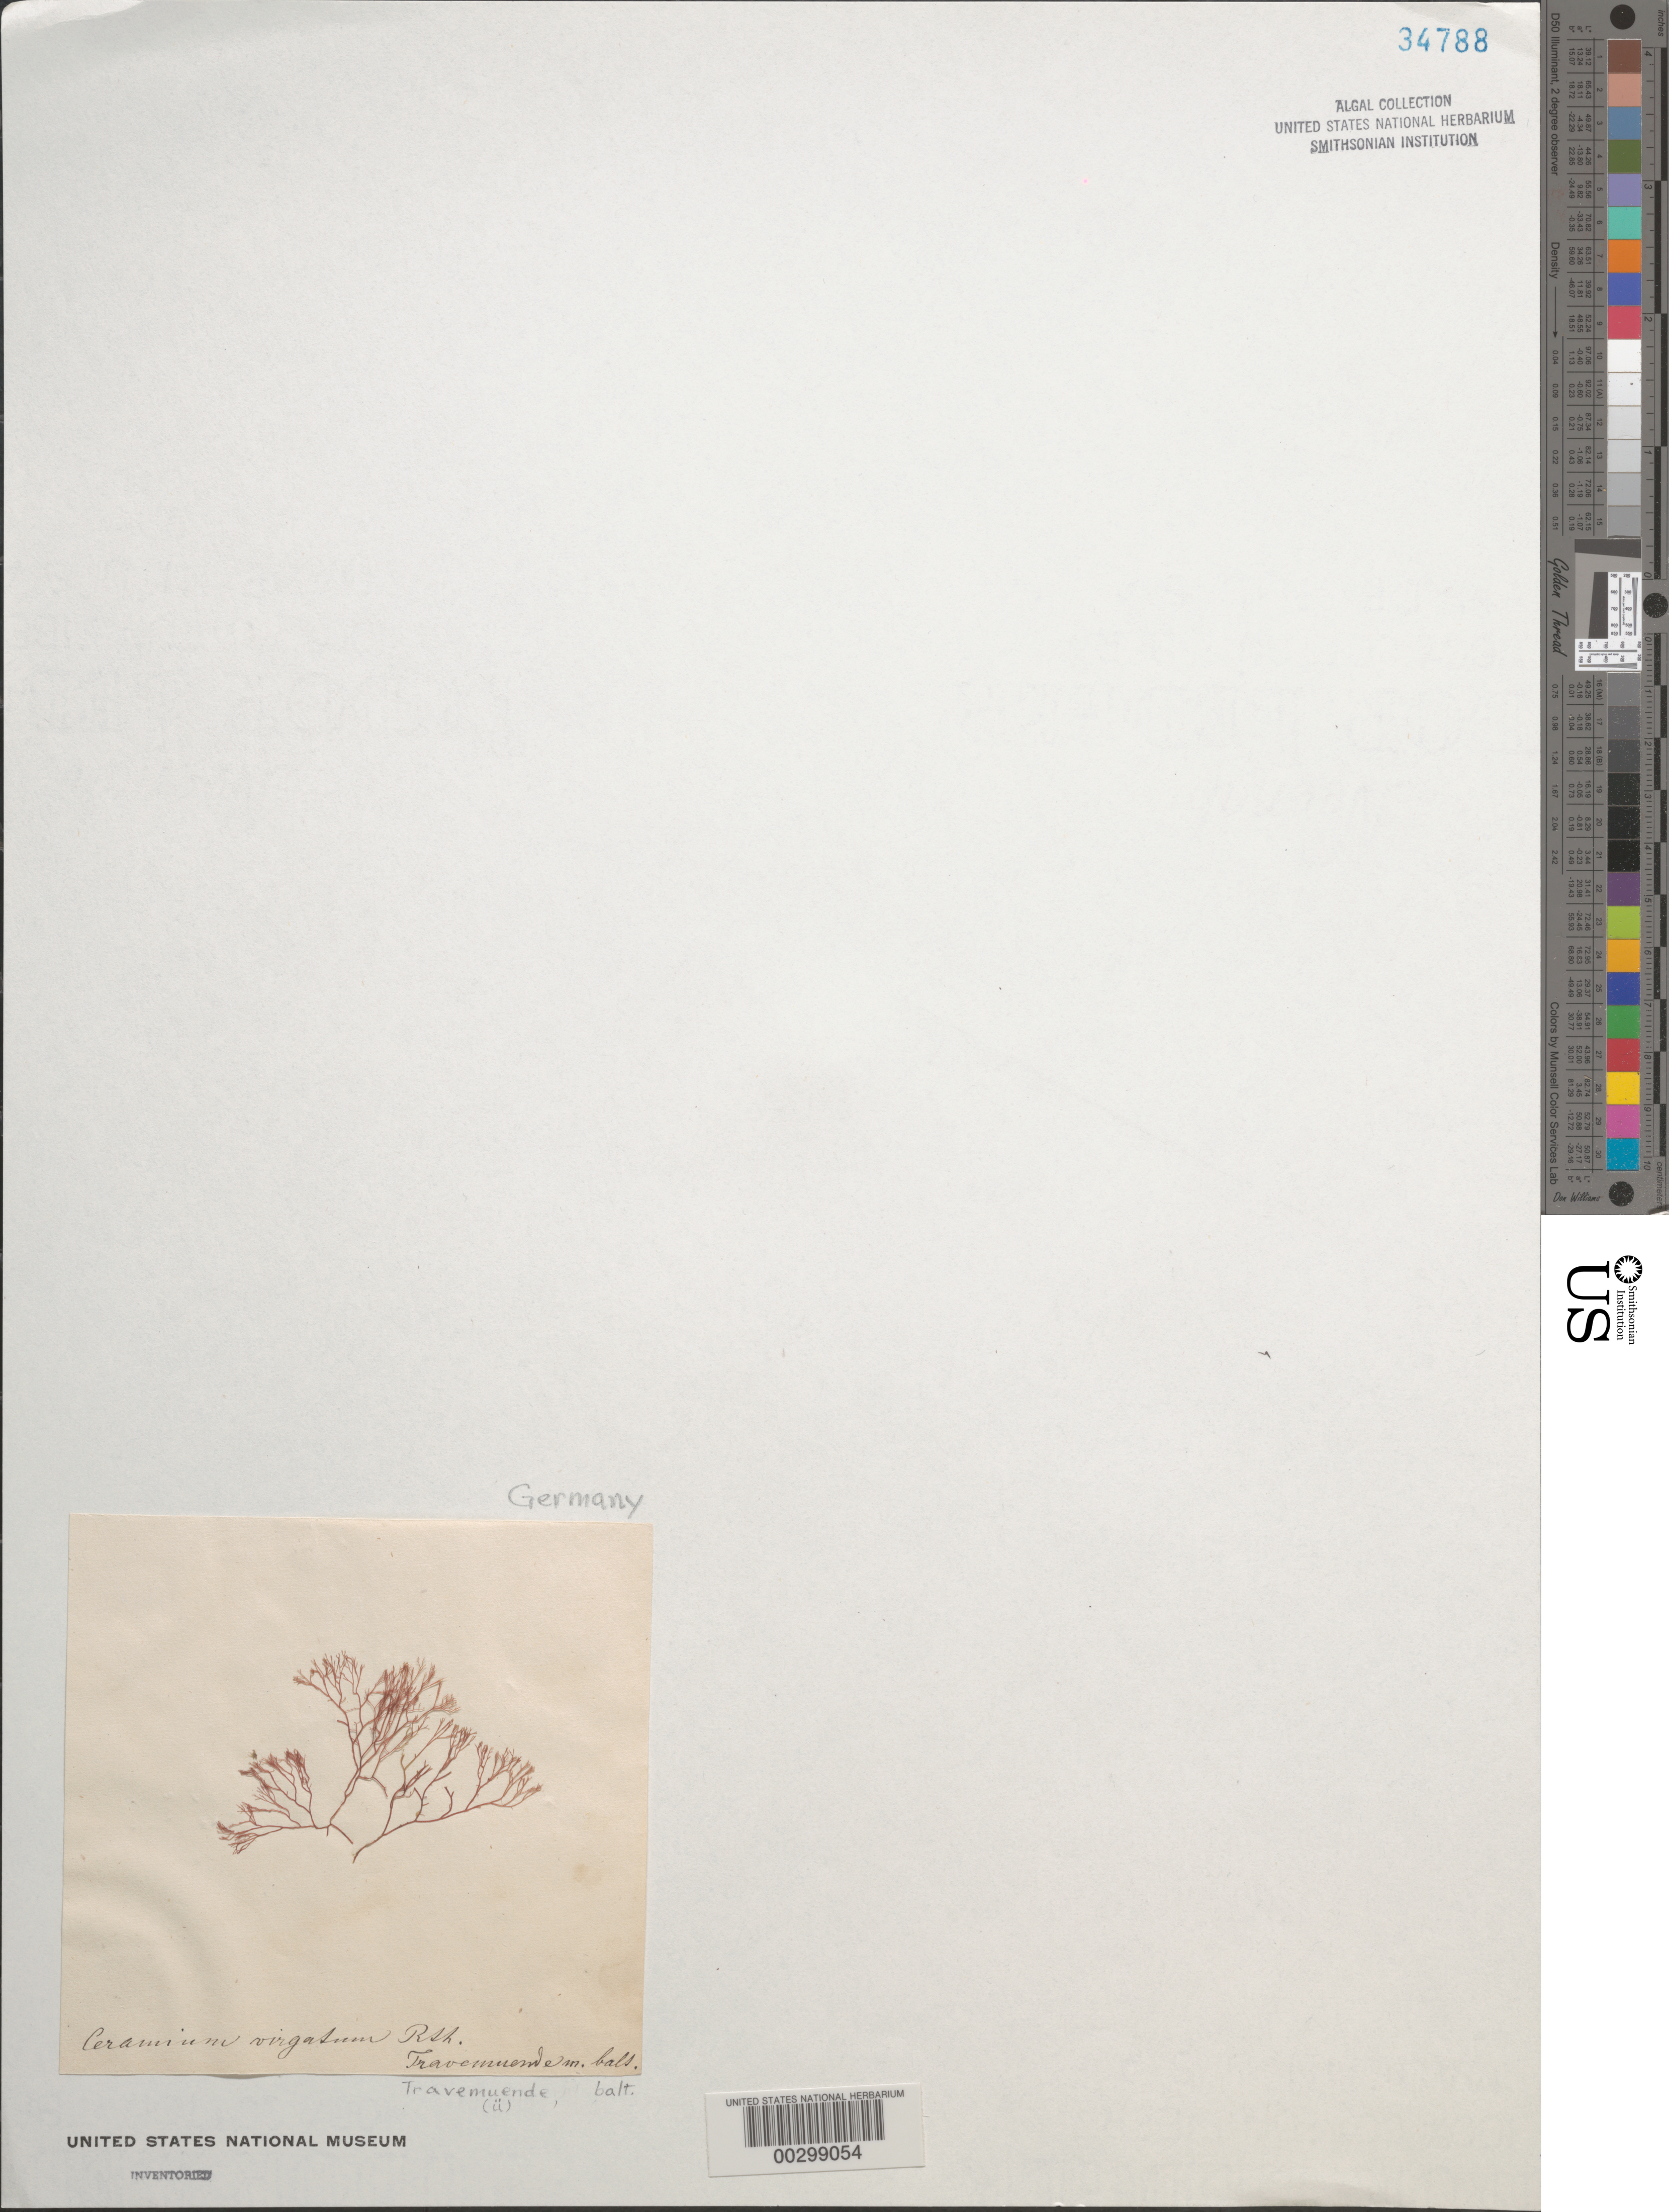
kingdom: Plantae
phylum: Rhodophyta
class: Florideophyceae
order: Ceramiales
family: Ceramiaceae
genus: Ceramium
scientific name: Ceramium virgatum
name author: Roth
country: Germany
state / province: Schleswig-Holstein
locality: Travemunde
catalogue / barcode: US 34788